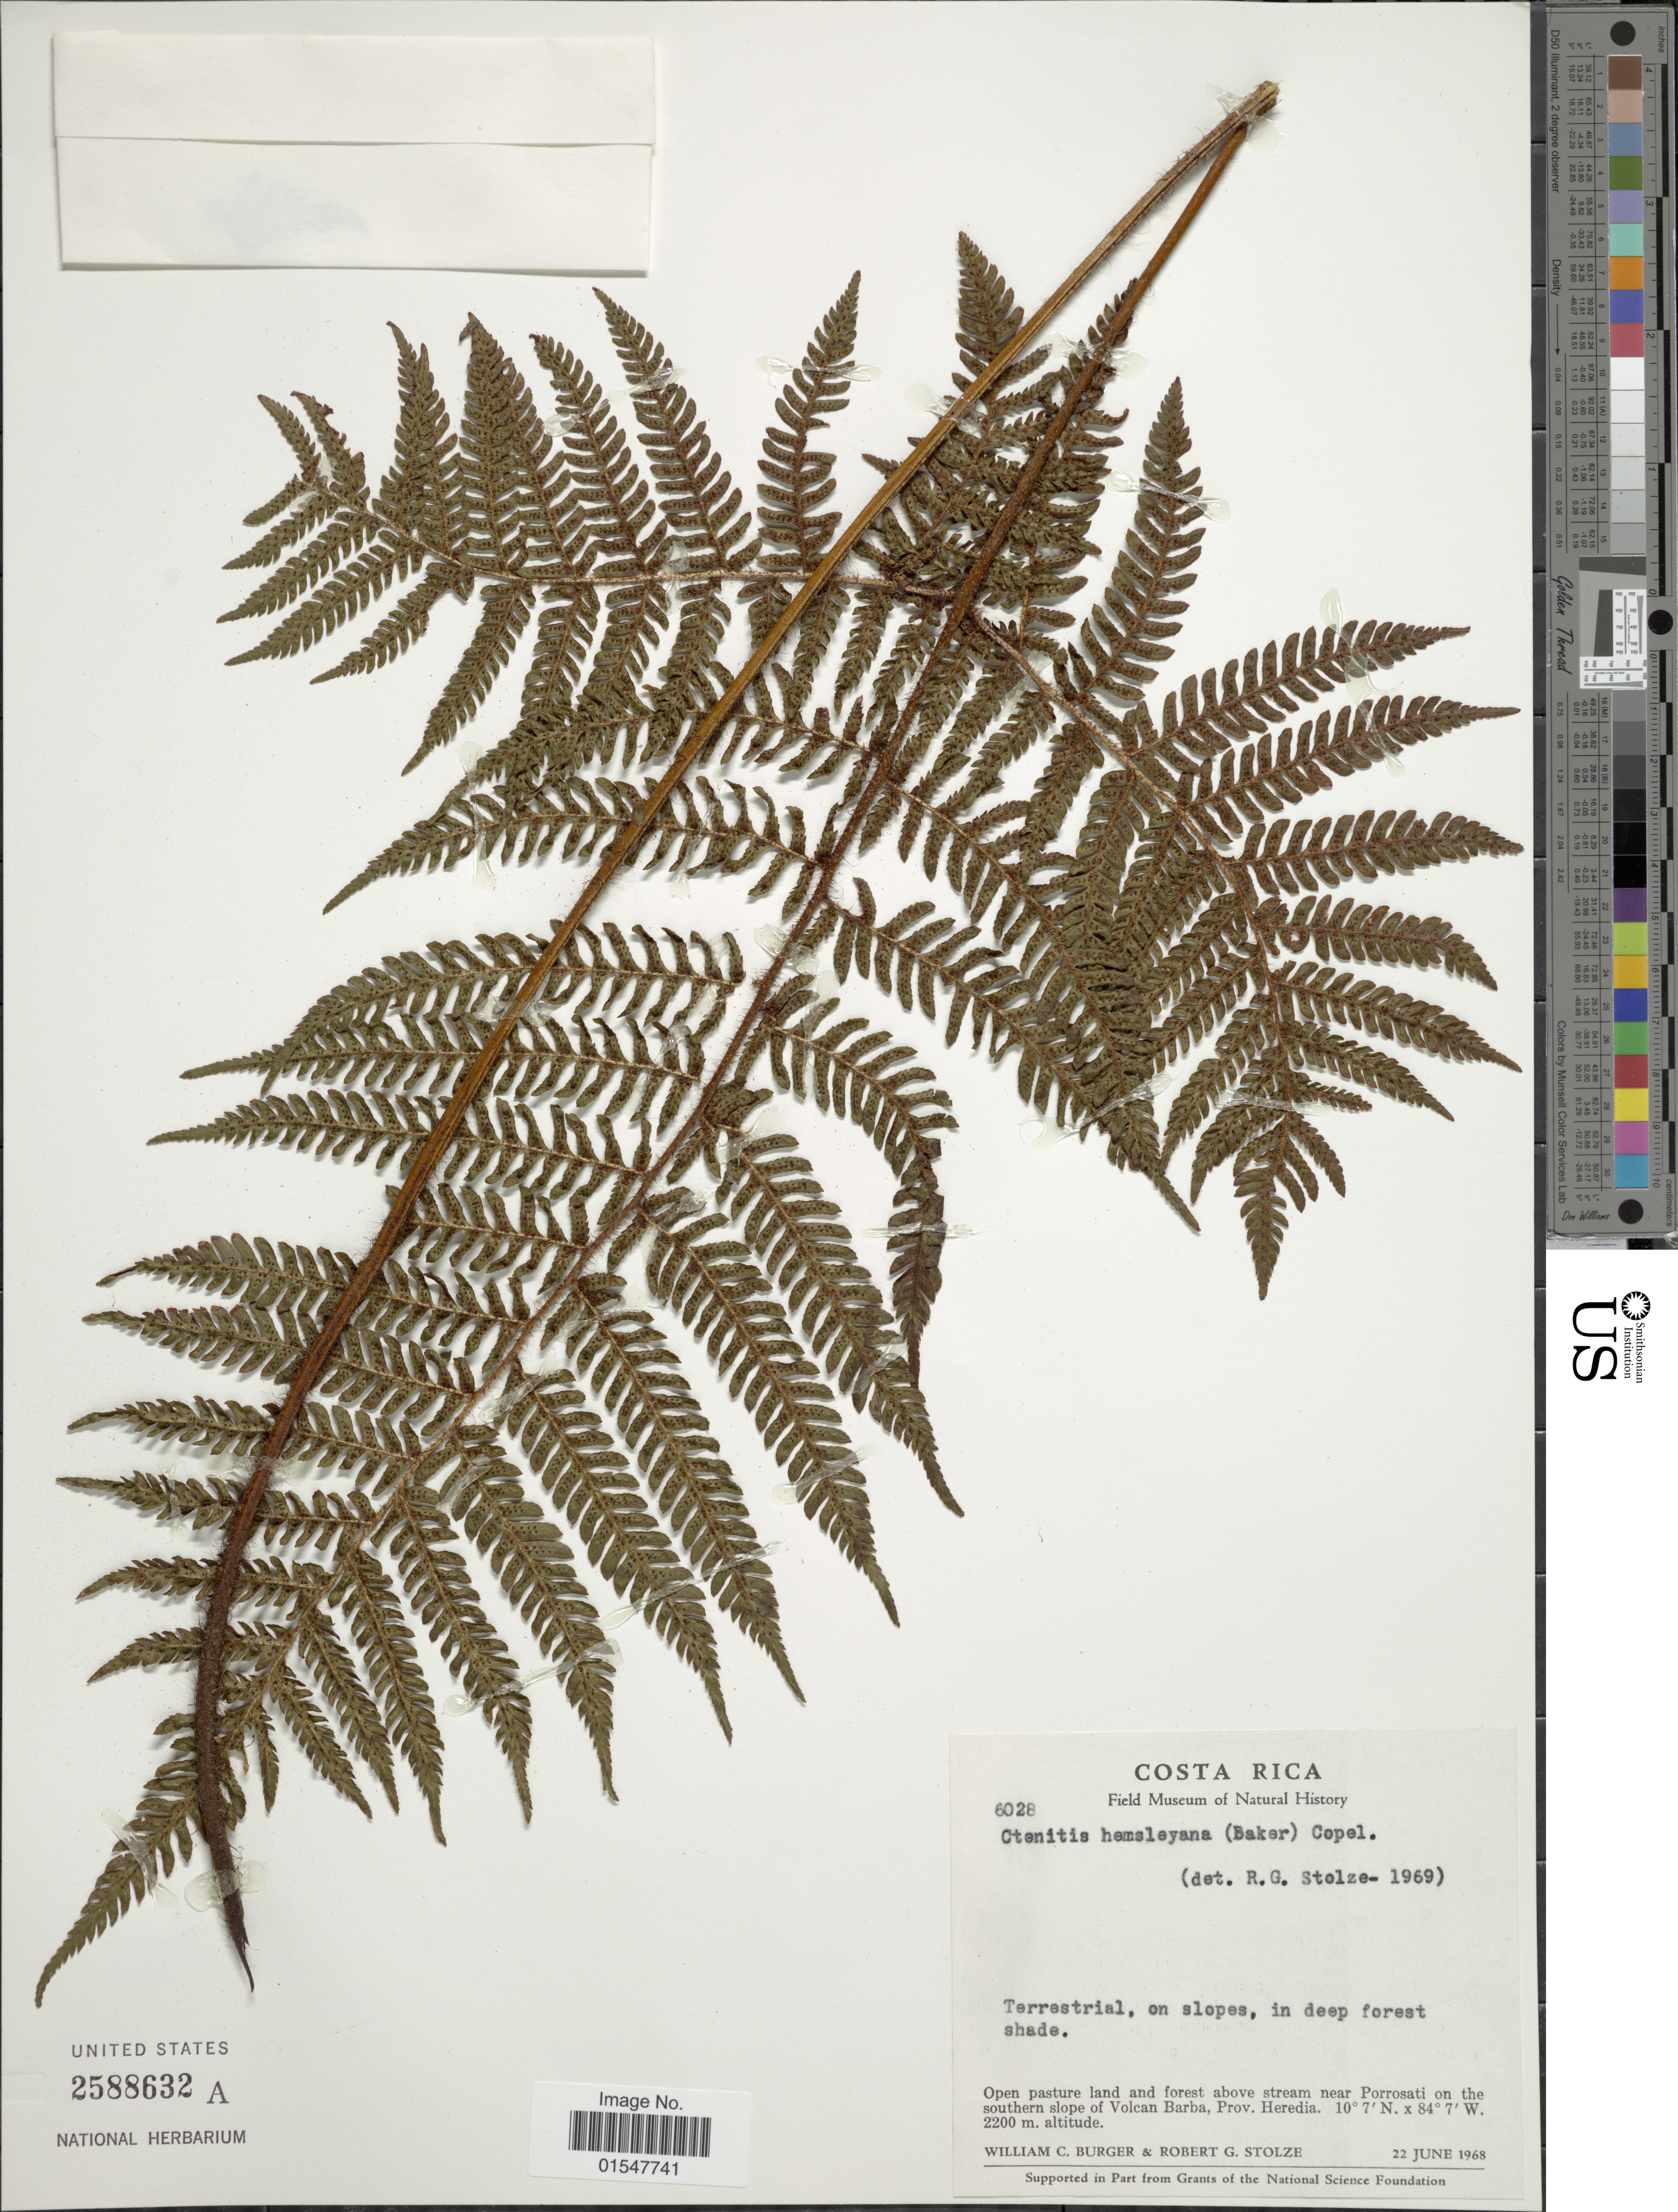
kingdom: Plantae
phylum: Tracheophyta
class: Polypodiopsida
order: Polypodiales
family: Dryopteridaceae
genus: Ctenitis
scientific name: Ctenitis hemsleyana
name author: (Baker ex Hemsl.) Copel.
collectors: W. Burger & R. G. Stolze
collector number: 6028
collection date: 1968-06-22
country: Costa Rica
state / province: Heredia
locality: Open pasture land and forest above stream near Porrosati on the southern slope of Volcan barba, Prov. Heredia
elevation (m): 2200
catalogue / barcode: US 2588632A